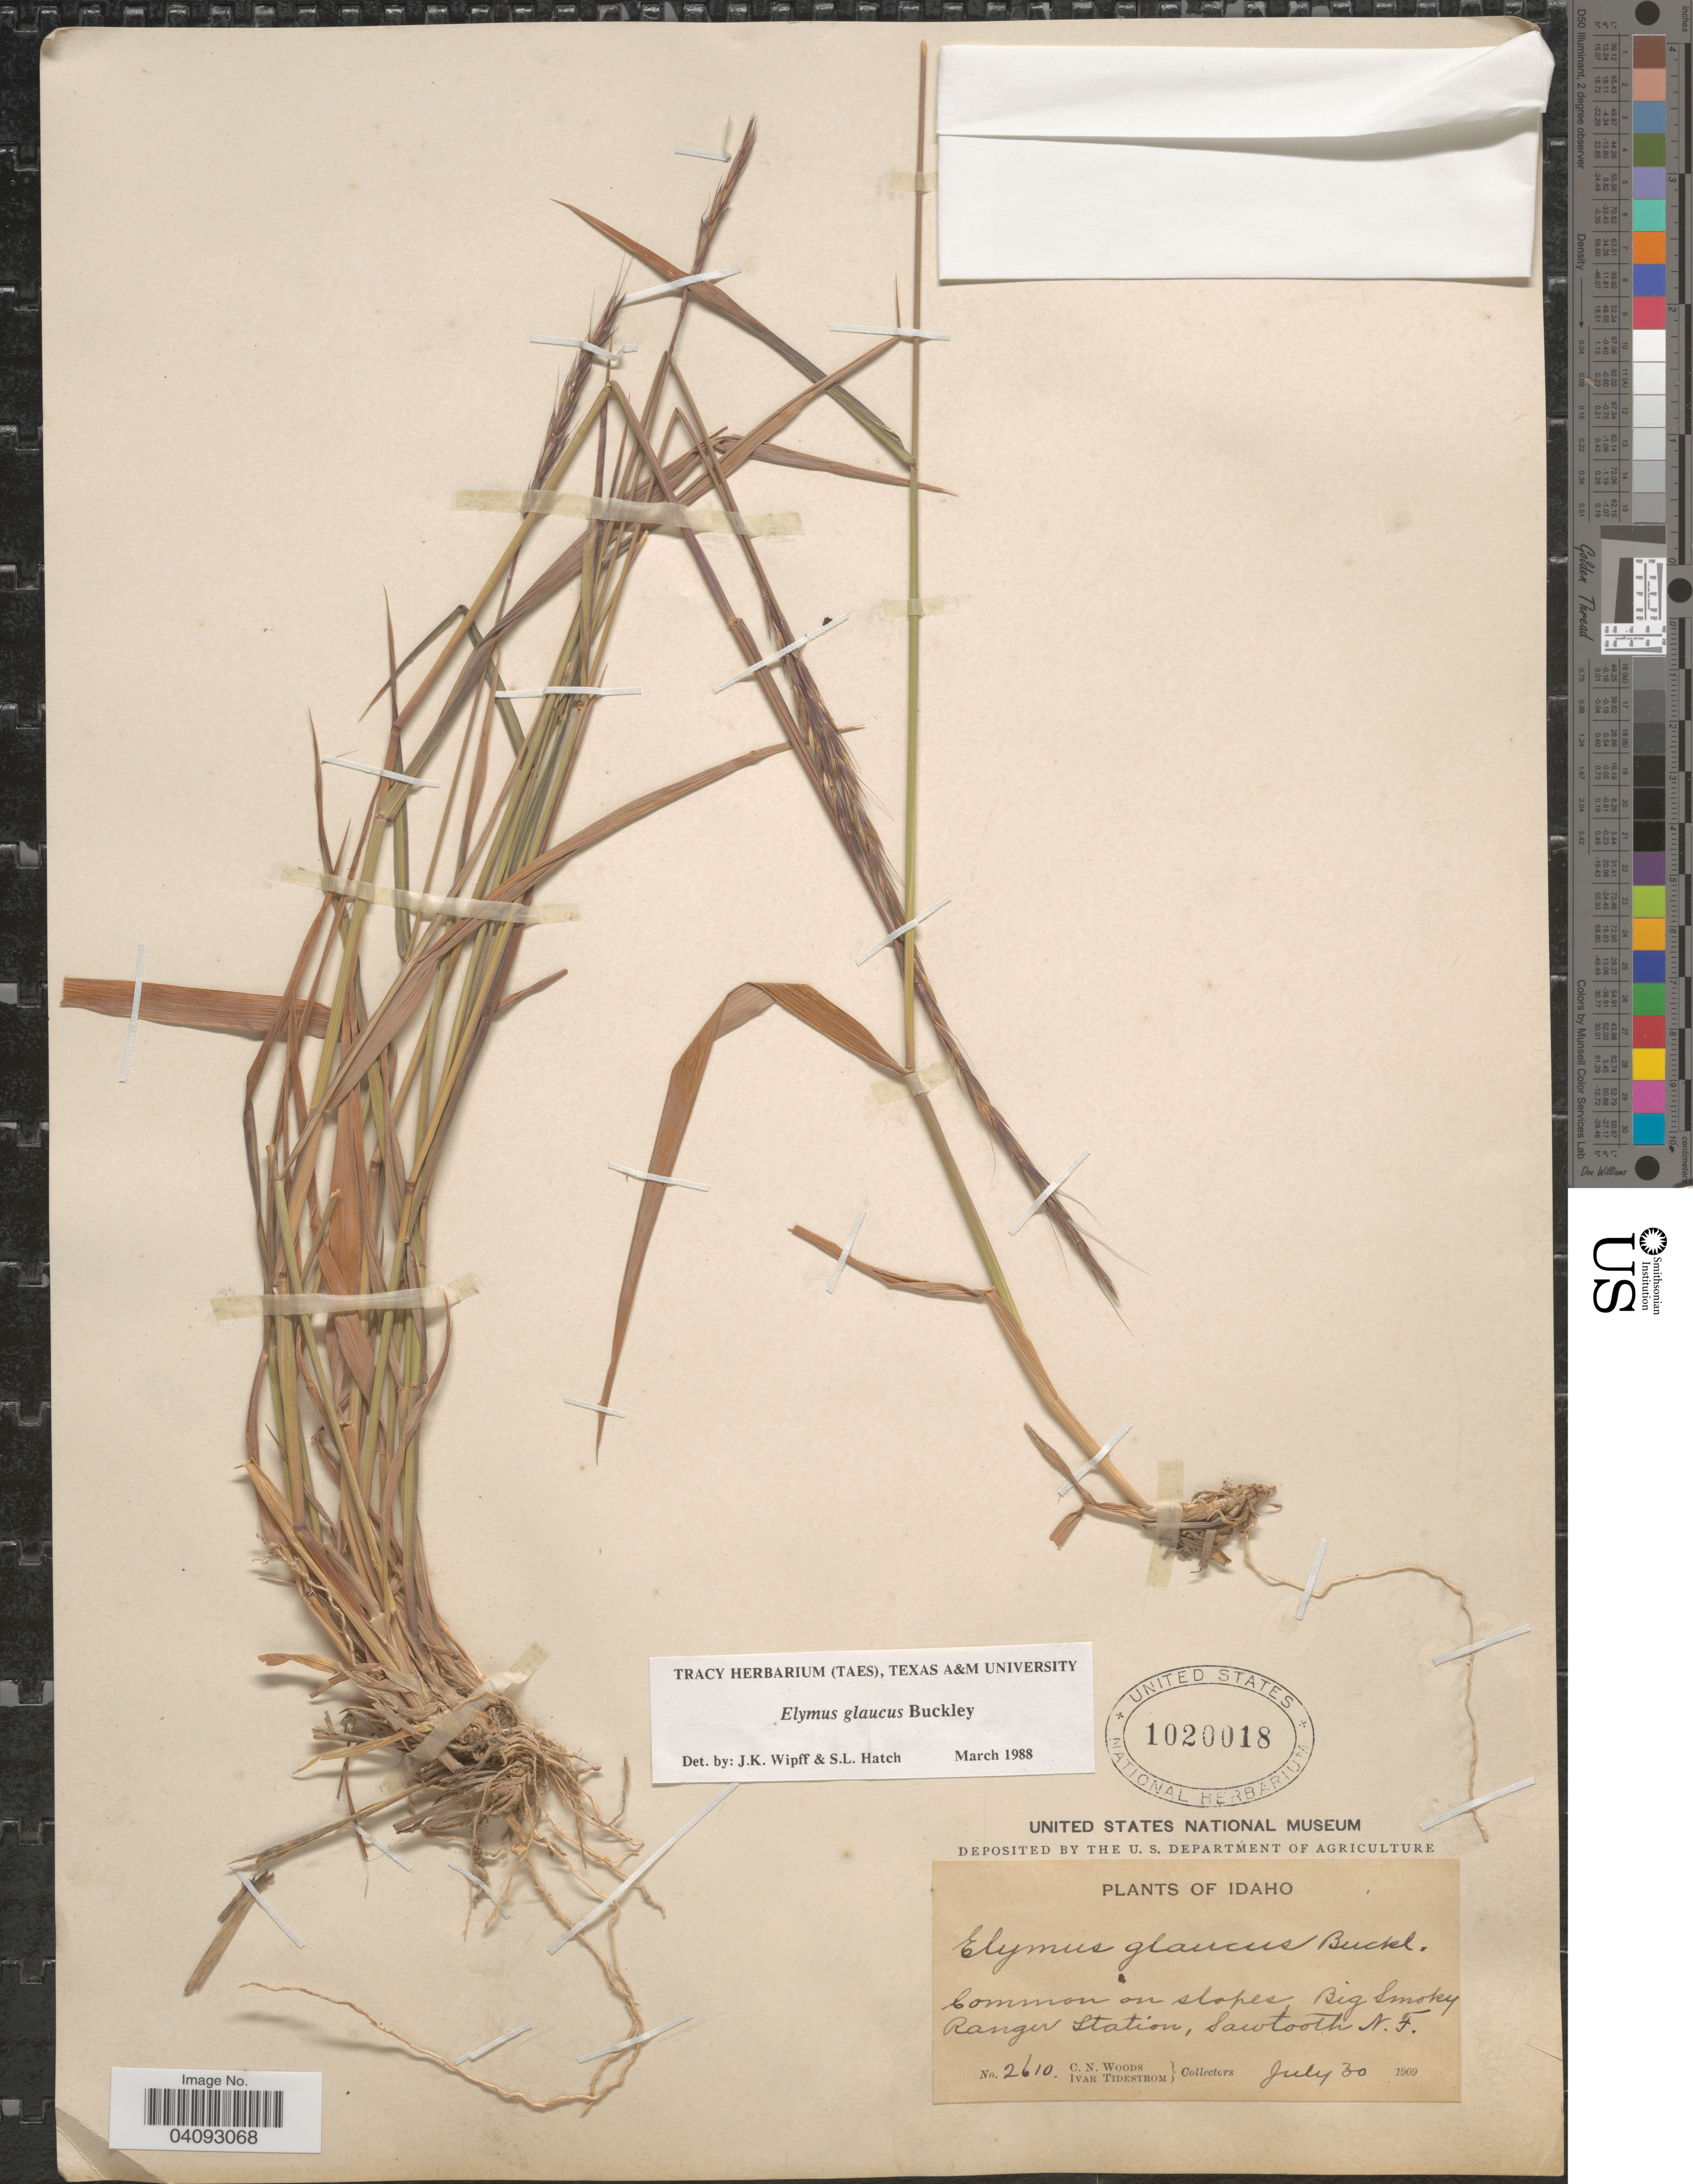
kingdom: Plantae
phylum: Tracheophyta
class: Liliopsida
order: Poales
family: Poaceae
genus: Elymus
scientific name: Elymus glaucus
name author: Buckley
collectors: C. Woods & I. F. Tidestrom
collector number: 2610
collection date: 1909-07-30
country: United States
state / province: Idaho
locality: Common on slopes Big Smoky Ranger Station, Sawtooth N.F.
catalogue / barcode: US 1020018